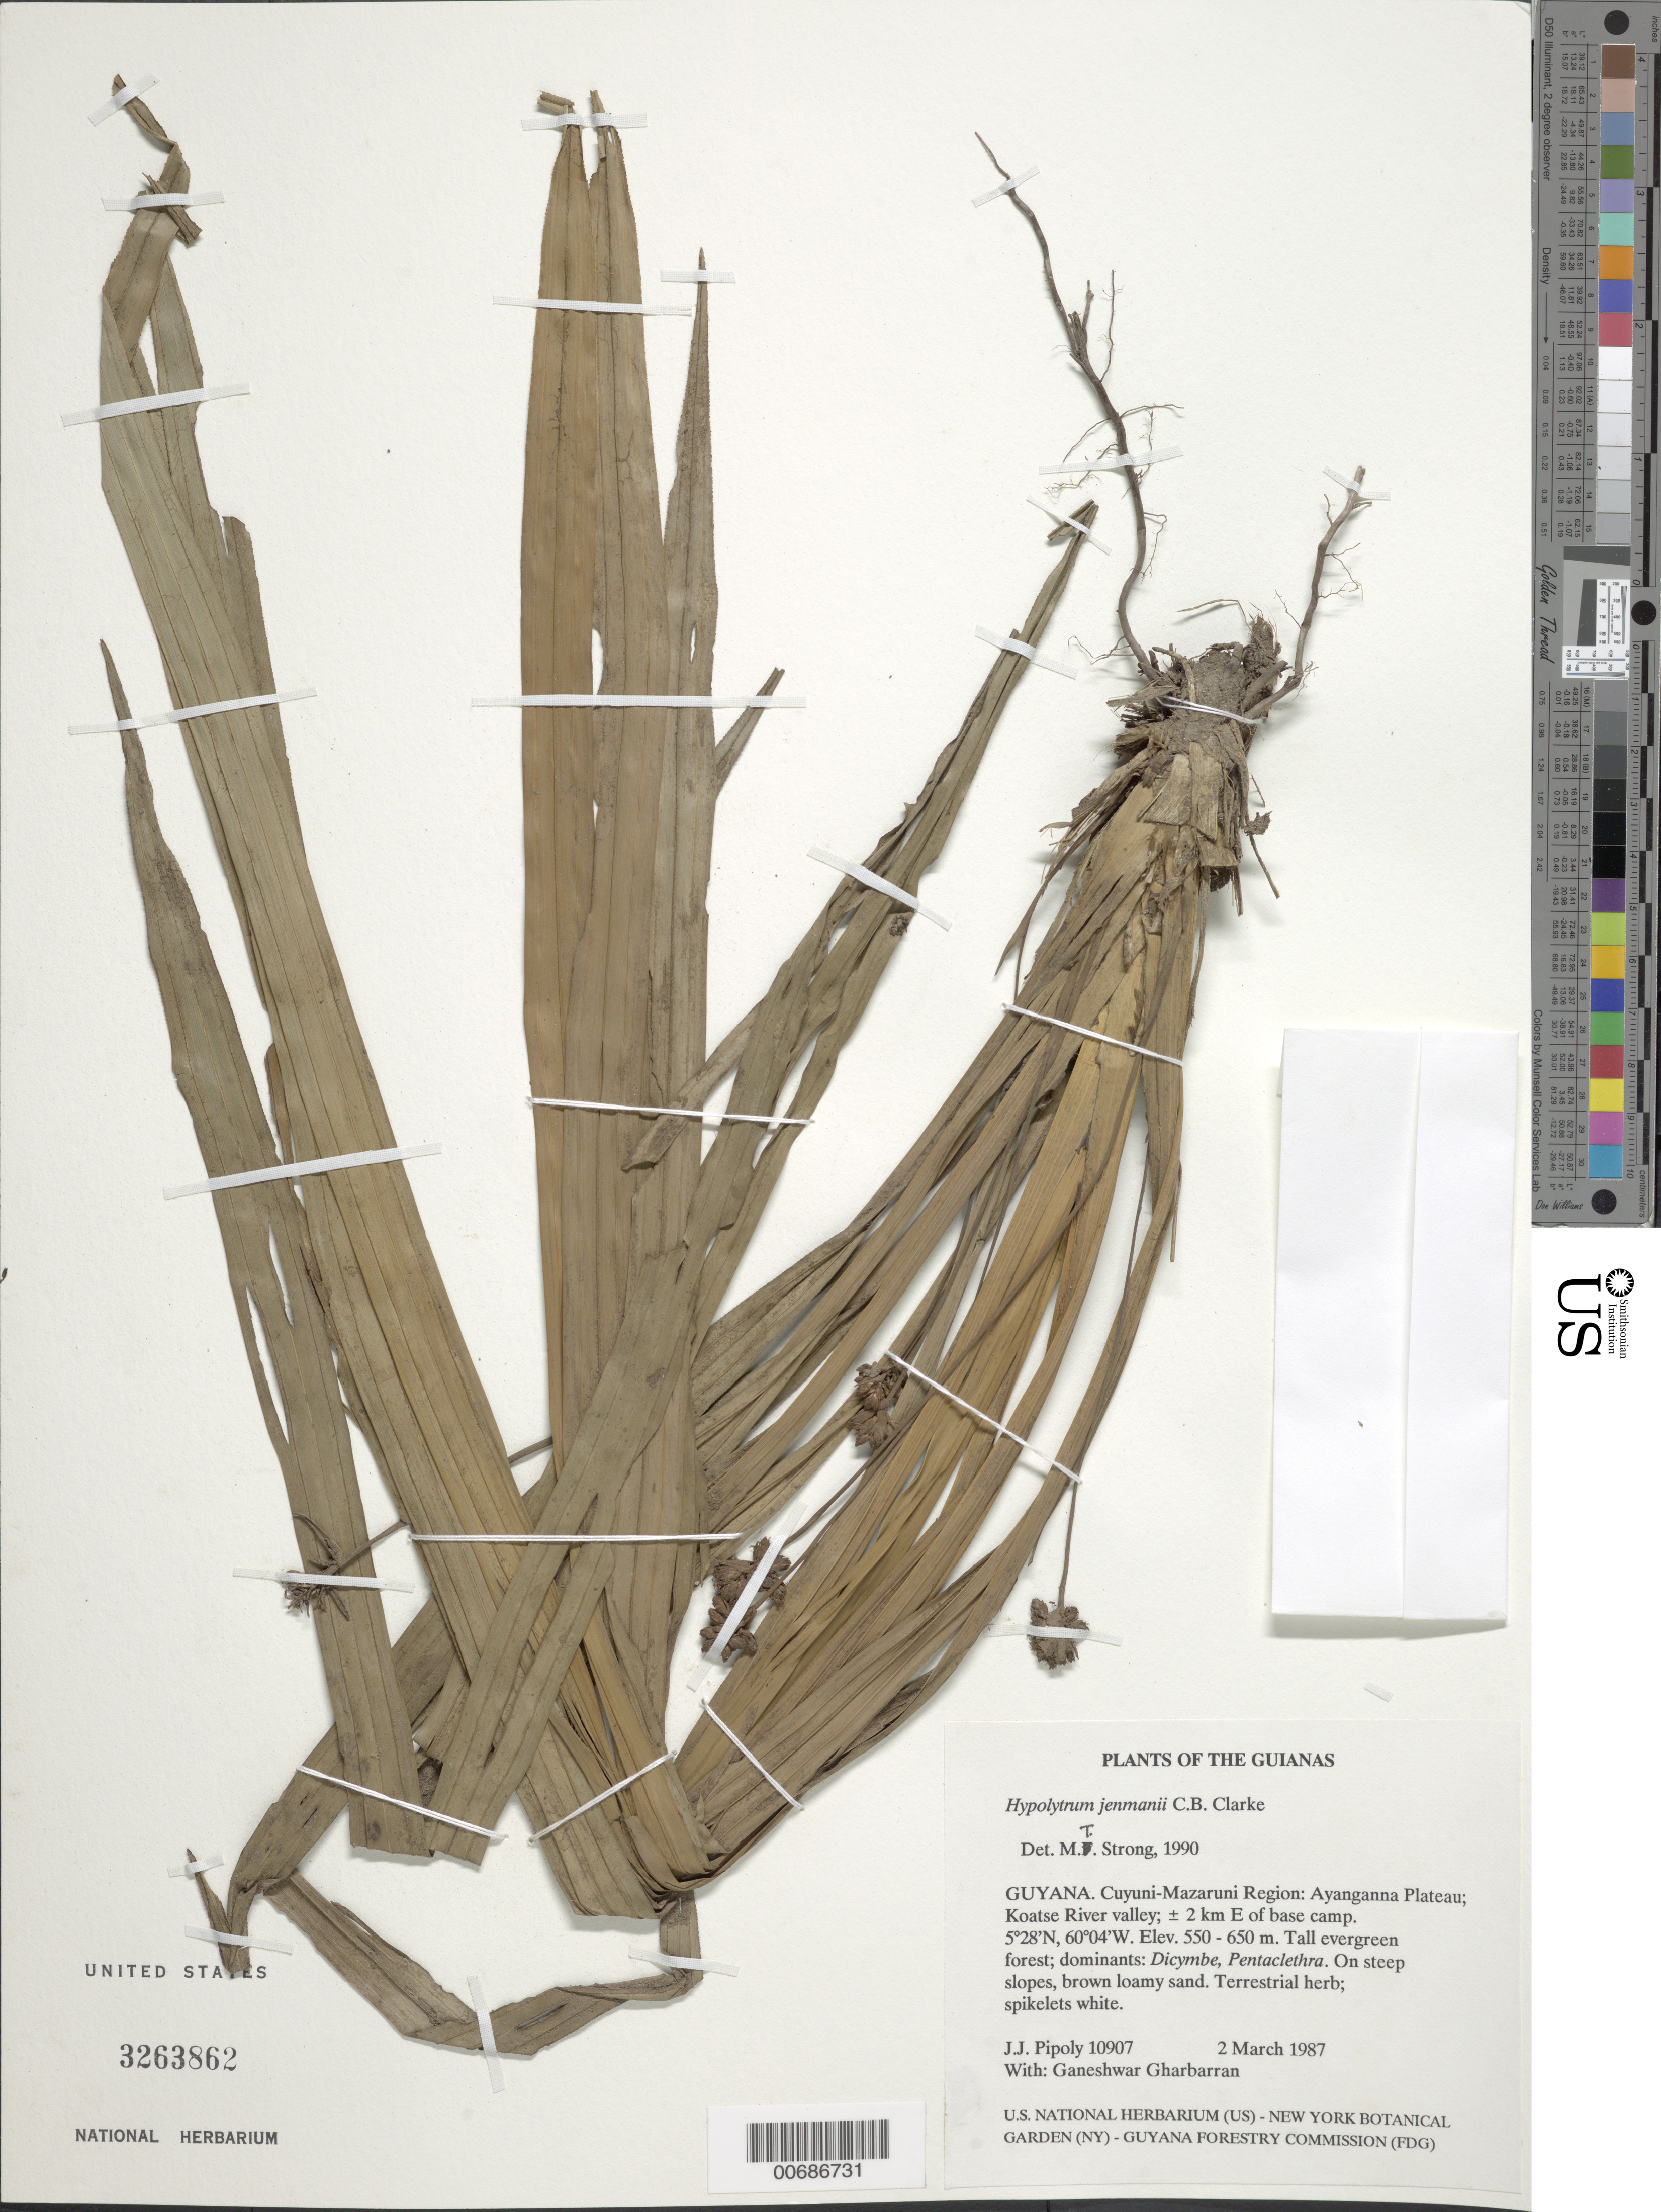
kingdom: Plantae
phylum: Tracheophyta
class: Liliopsida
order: Poales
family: Cyperaceae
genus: Hypolytrum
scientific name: Hypolytrum jenmanii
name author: C.B. Clarke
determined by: Strong, M. T., (US), Smithsonian Institution - National Museum of Natural History (UNITED STATES)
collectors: J. J. Pipoly & G. Gharbarran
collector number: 10907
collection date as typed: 2 March 1987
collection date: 1987-03-02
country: Guyana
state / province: Cuyuni-Mazaruni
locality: Ayanganna Plateau; Koatse River valley; ± 2 km E of base camp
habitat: Tall evergreen forest; dominants: Dicymbe, Pentaclethra. On steep slopes, brown loamy sand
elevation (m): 550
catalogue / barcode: US 3263862